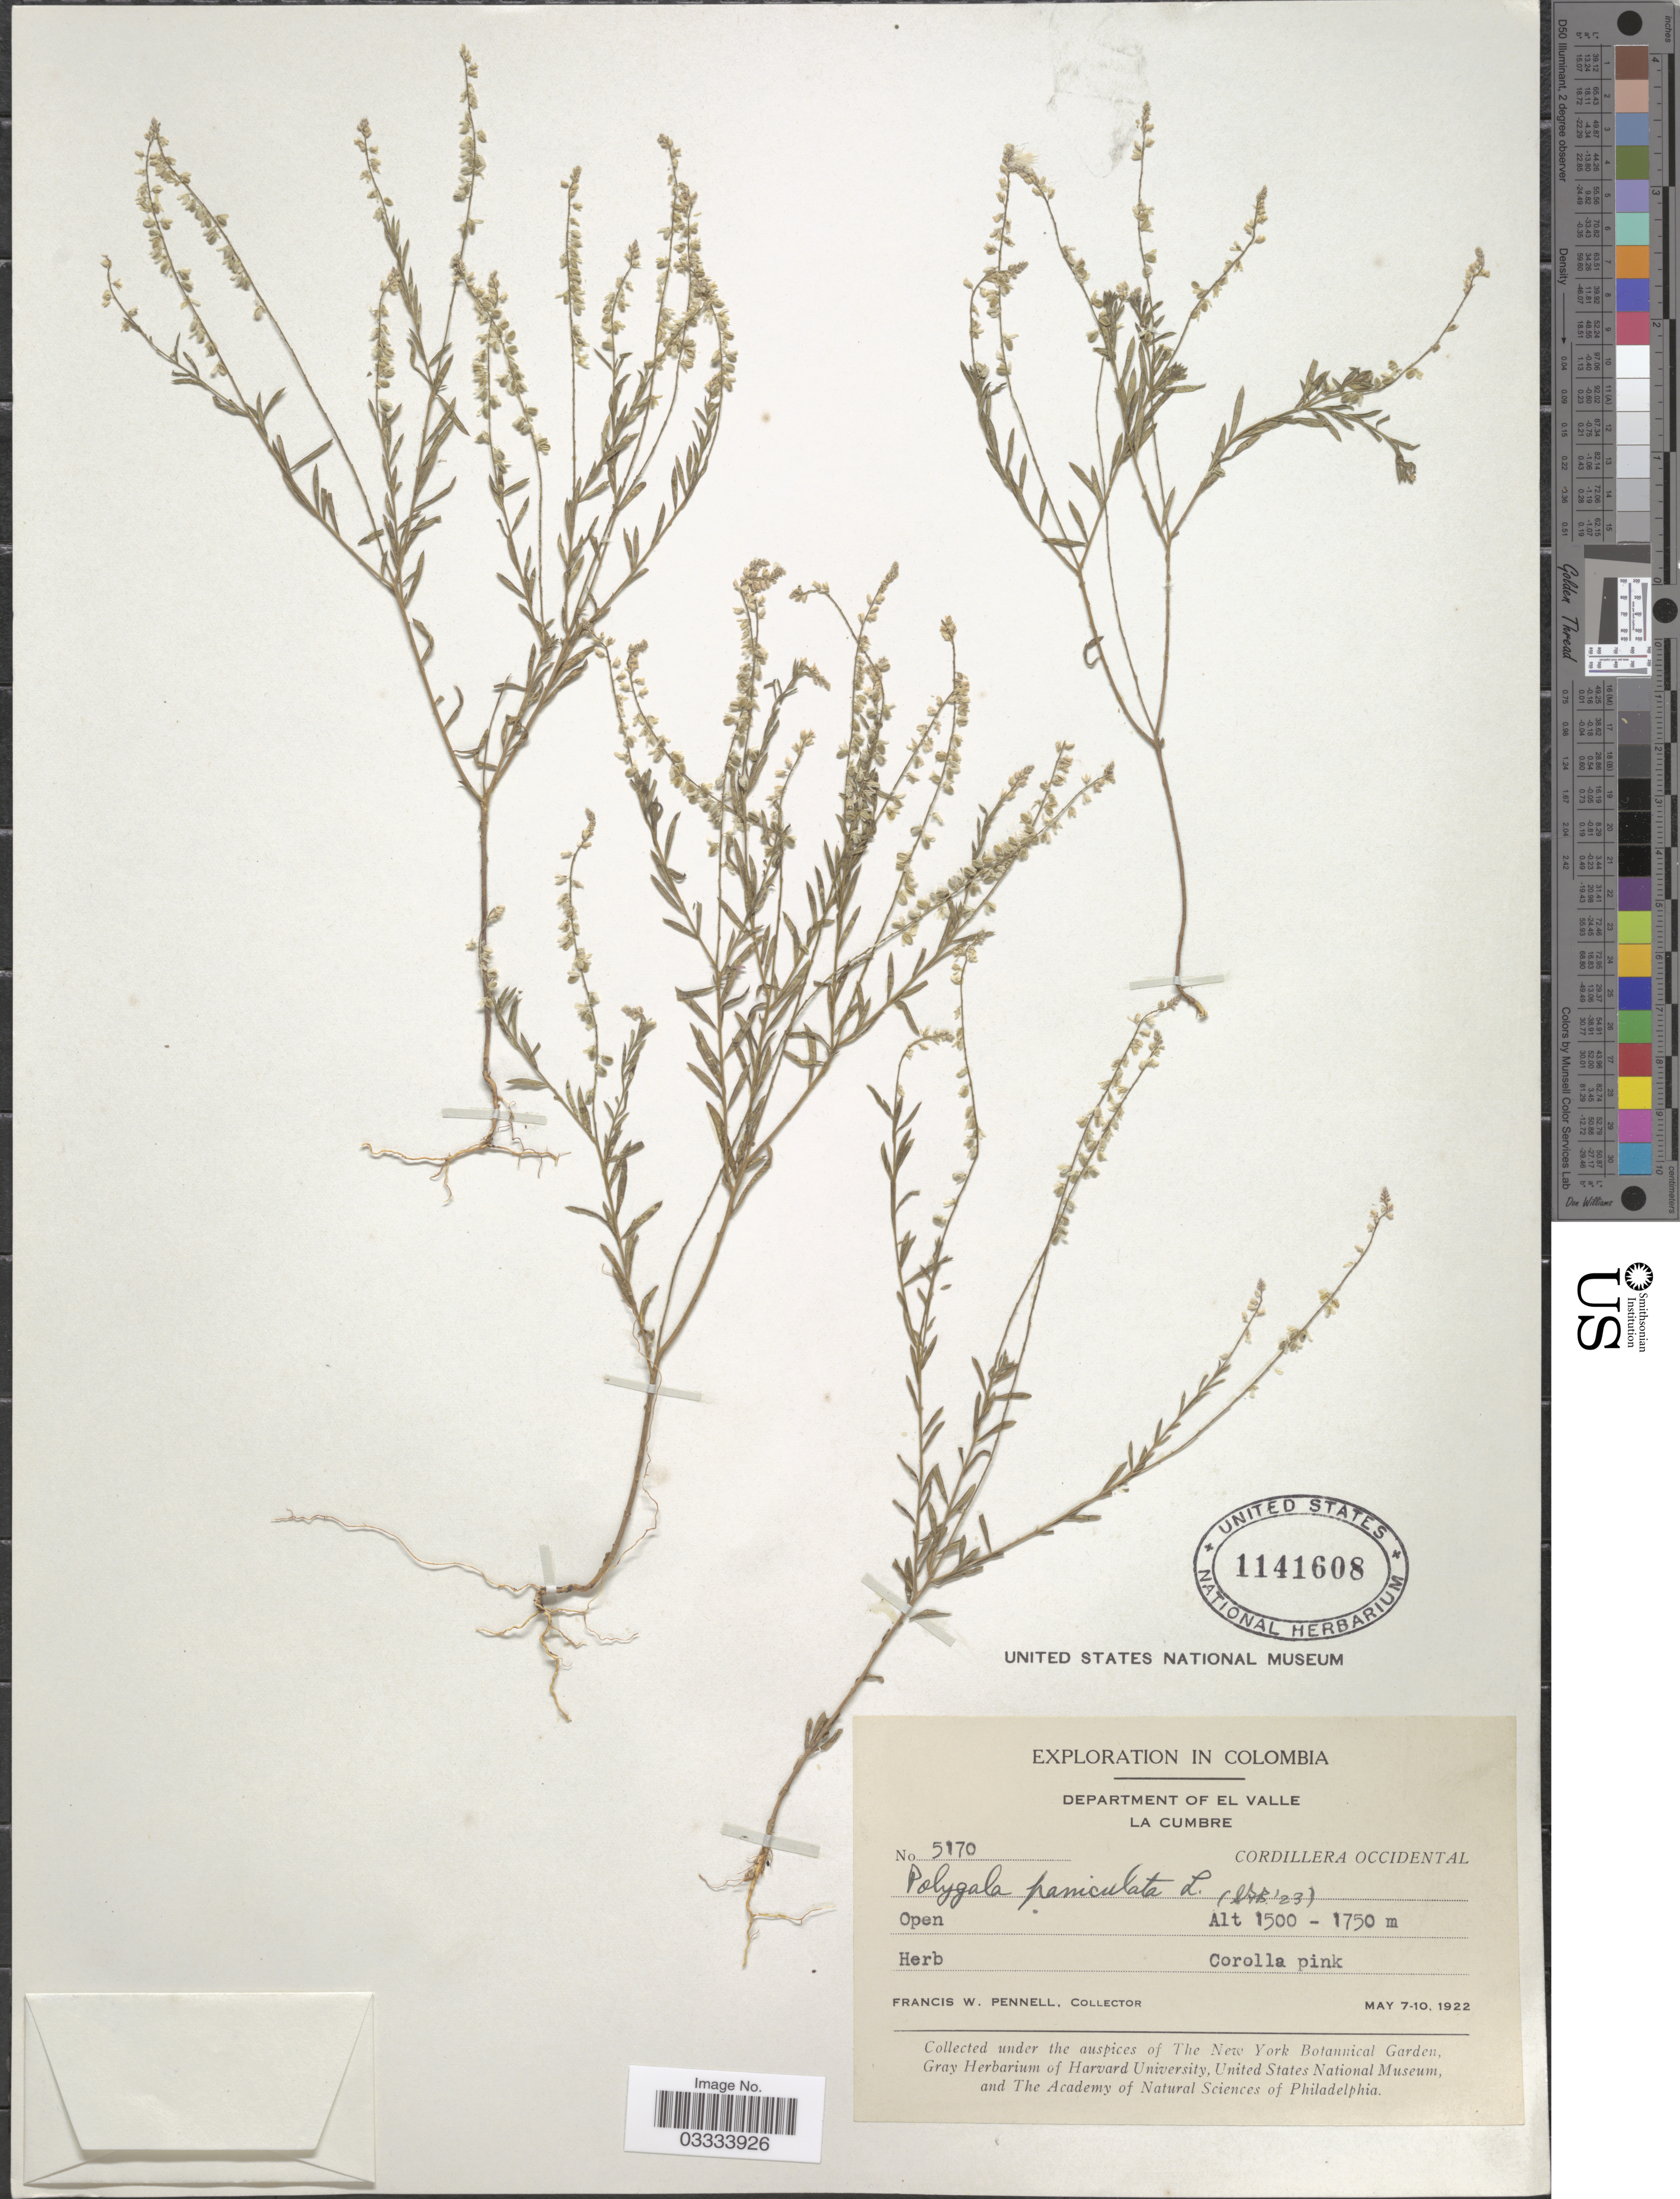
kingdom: Plantae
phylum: Tracheophyta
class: Magnoliopsida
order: Fabales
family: Polygalaceae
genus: Polygala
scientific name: Polygala paniculata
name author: L.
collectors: F. W. Pennell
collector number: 5170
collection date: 1922-05-07/1922-05-10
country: Colombia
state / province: Valle del Cauca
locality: Department of El Valle. La Cumbre. Cordillera Occidental.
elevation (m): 1500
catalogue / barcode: US 1141608